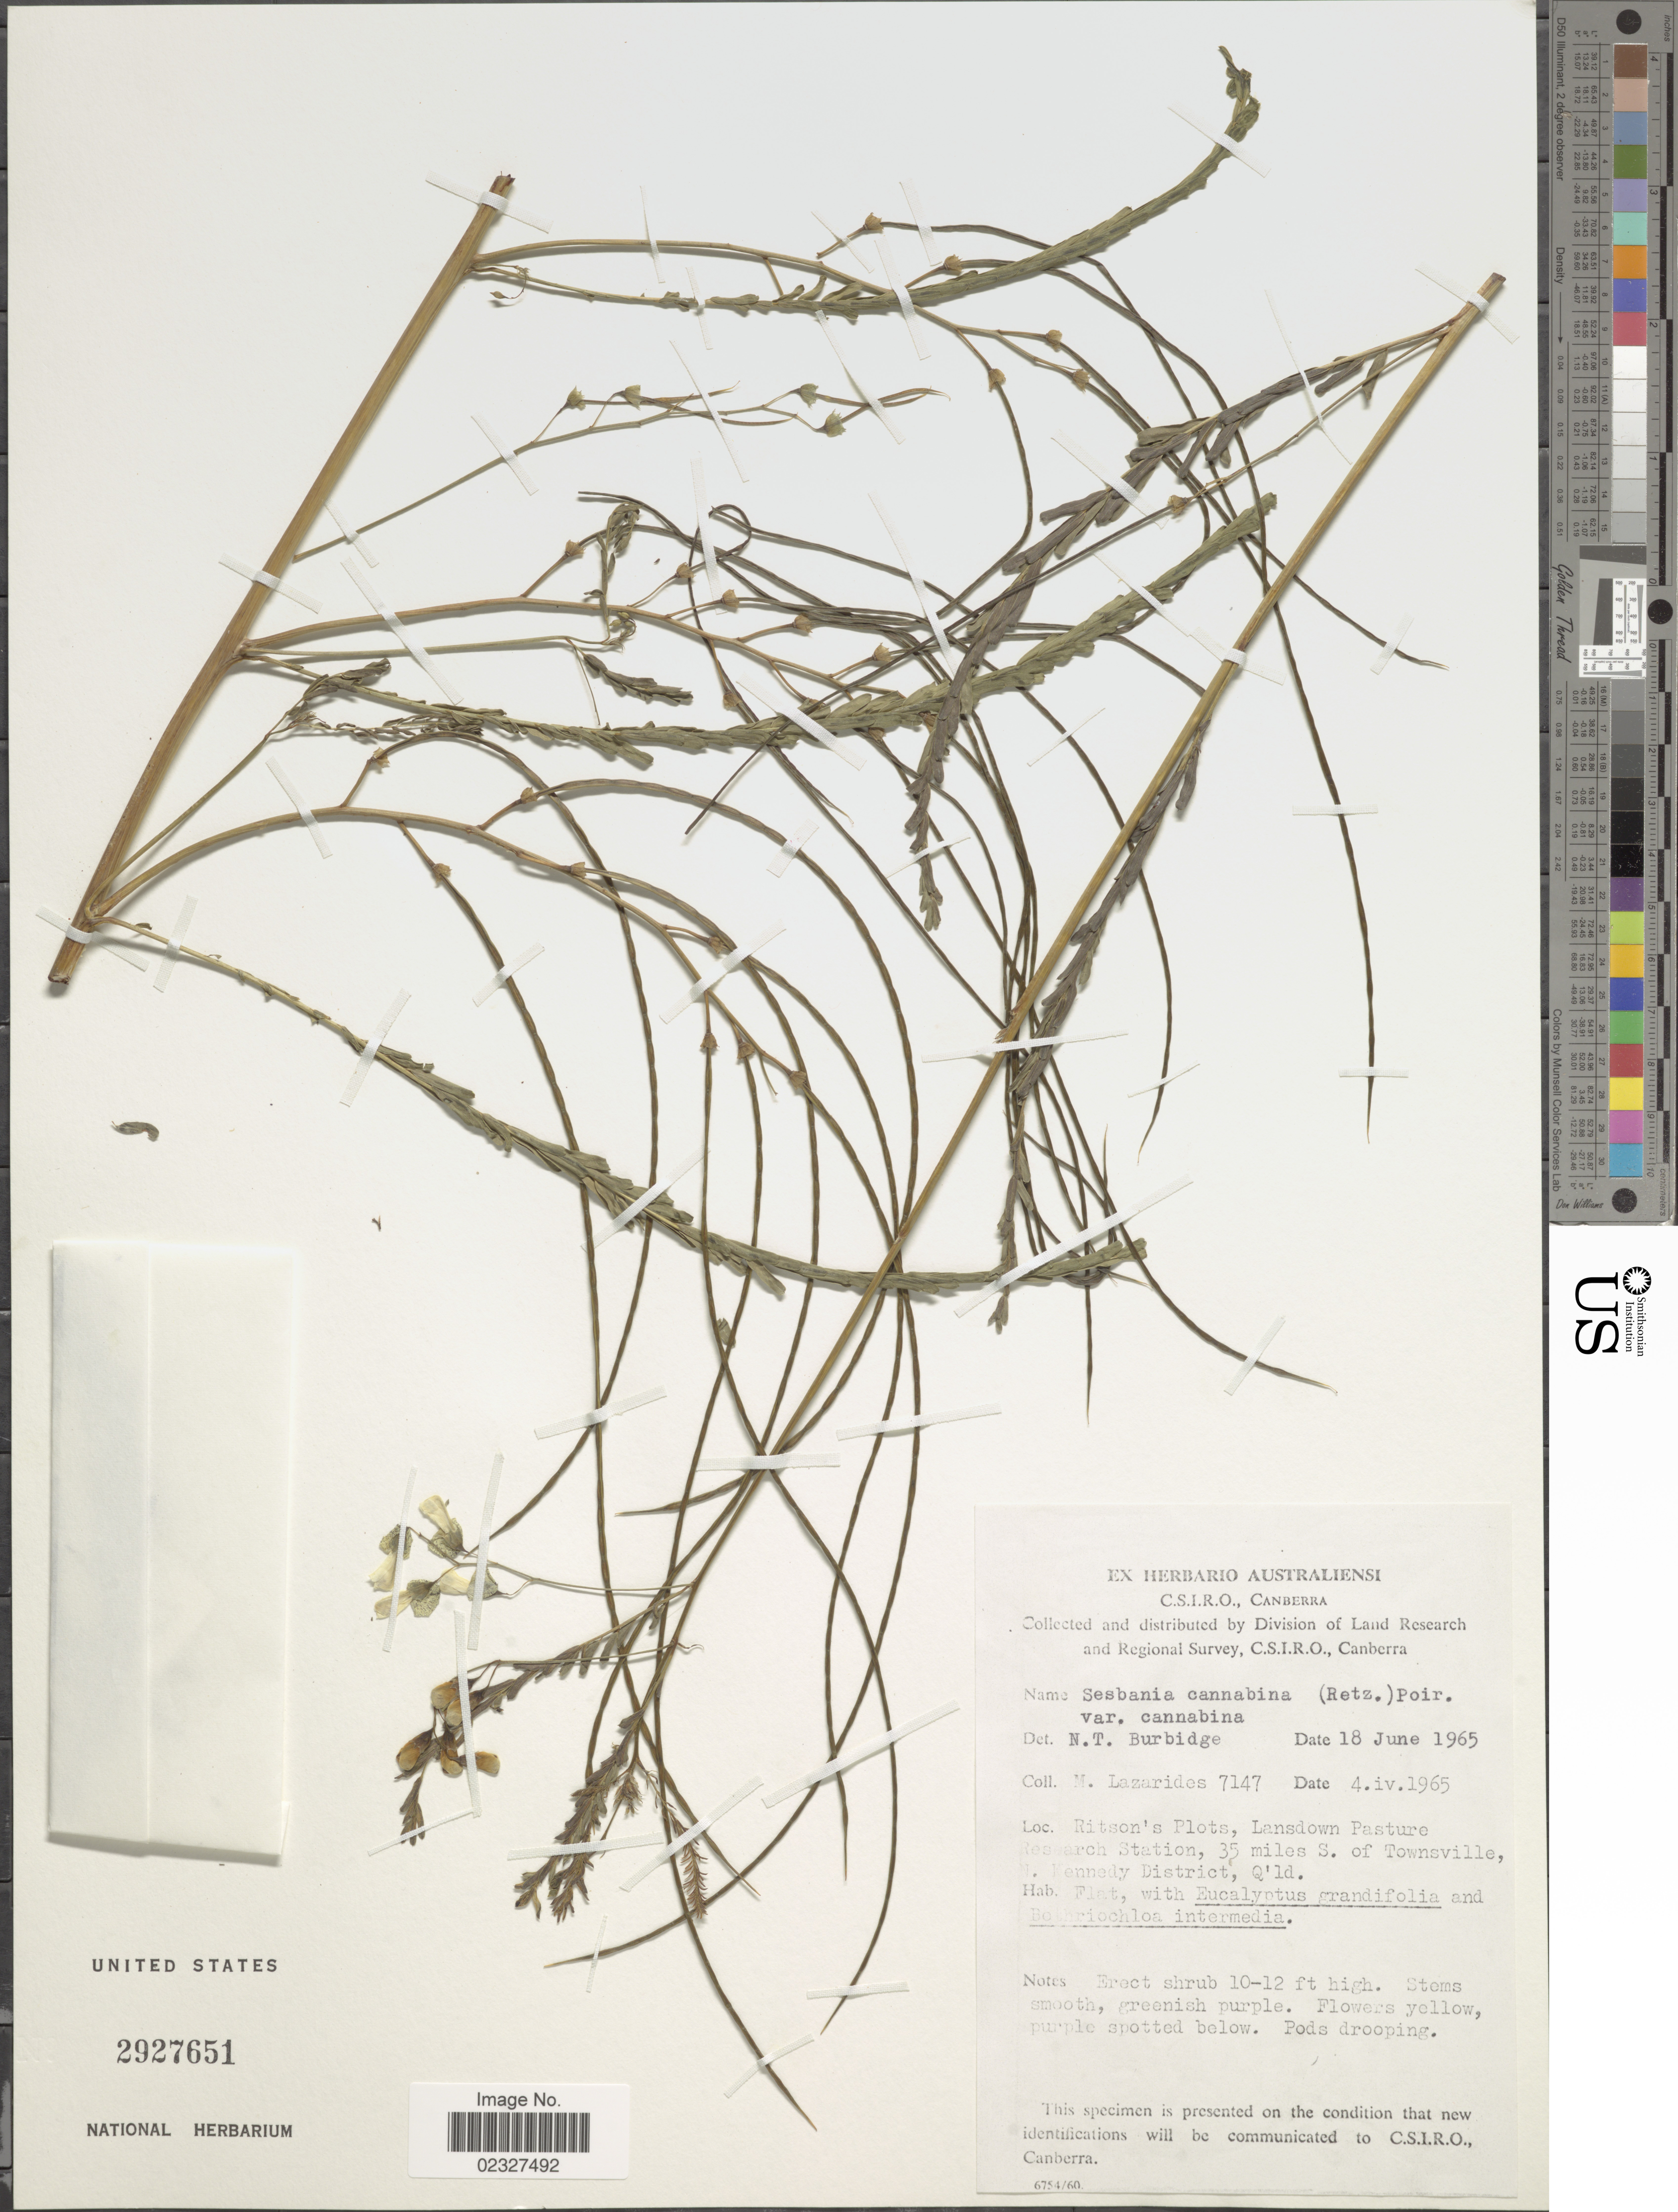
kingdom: Plantae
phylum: Tracheophyta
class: Magnoliopsida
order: Fabales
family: Fabaceae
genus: Sesbania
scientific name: Sesbania cannabina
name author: (Retz.) Poir.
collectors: M. Lazarides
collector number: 7147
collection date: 1965-04-04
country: Australia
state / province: Queensland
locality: Ritson's Plots, Lansdown Pasture Research Station, 35 miles S. of Townsville, N. Kennedy District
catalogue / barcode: US 2927651